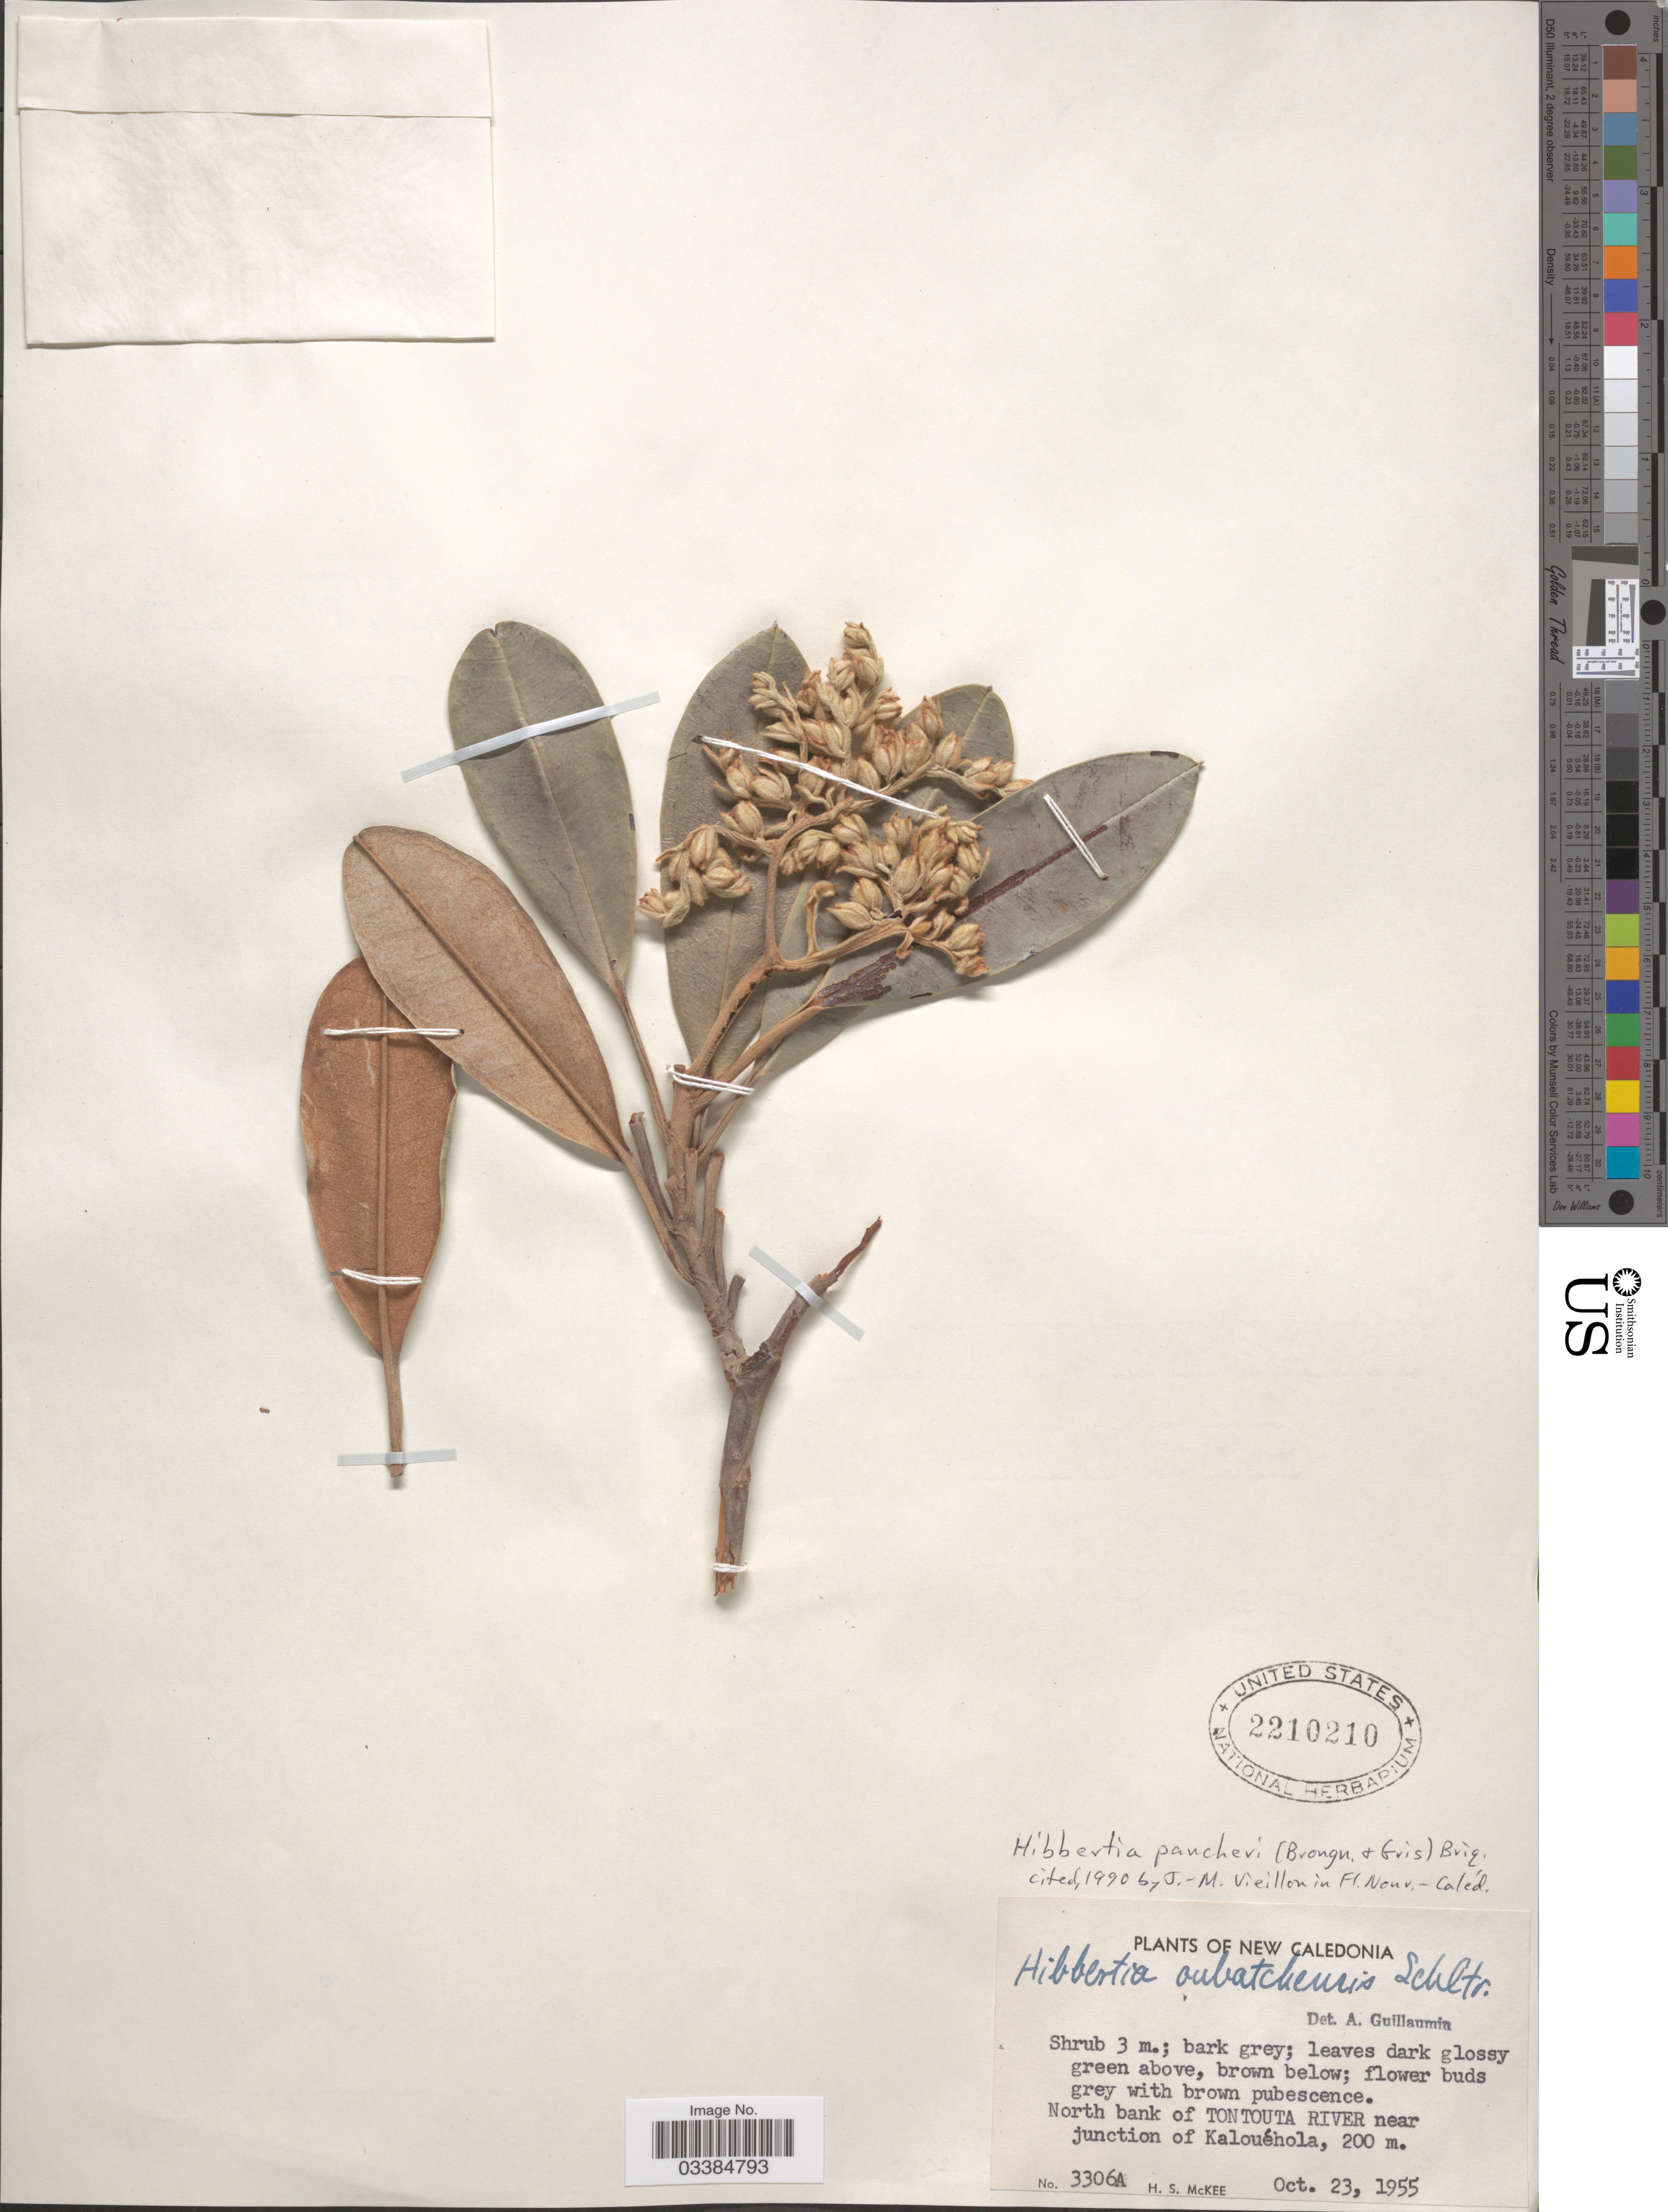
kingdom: Plantae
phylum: Tracheophyta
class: Magnoliopsida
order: Dilleniales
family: Dilleniaceae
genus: Hibbertia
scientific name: Hibbertia pancheri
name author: (Brongn. & Gris) Briq.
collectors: H. S. McKee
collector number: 3306A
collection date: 1955-10-23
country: New Caledonia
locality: North bank of Tontouta River near junction of Kalouéhola.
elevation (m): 200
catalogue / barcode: US 2210210